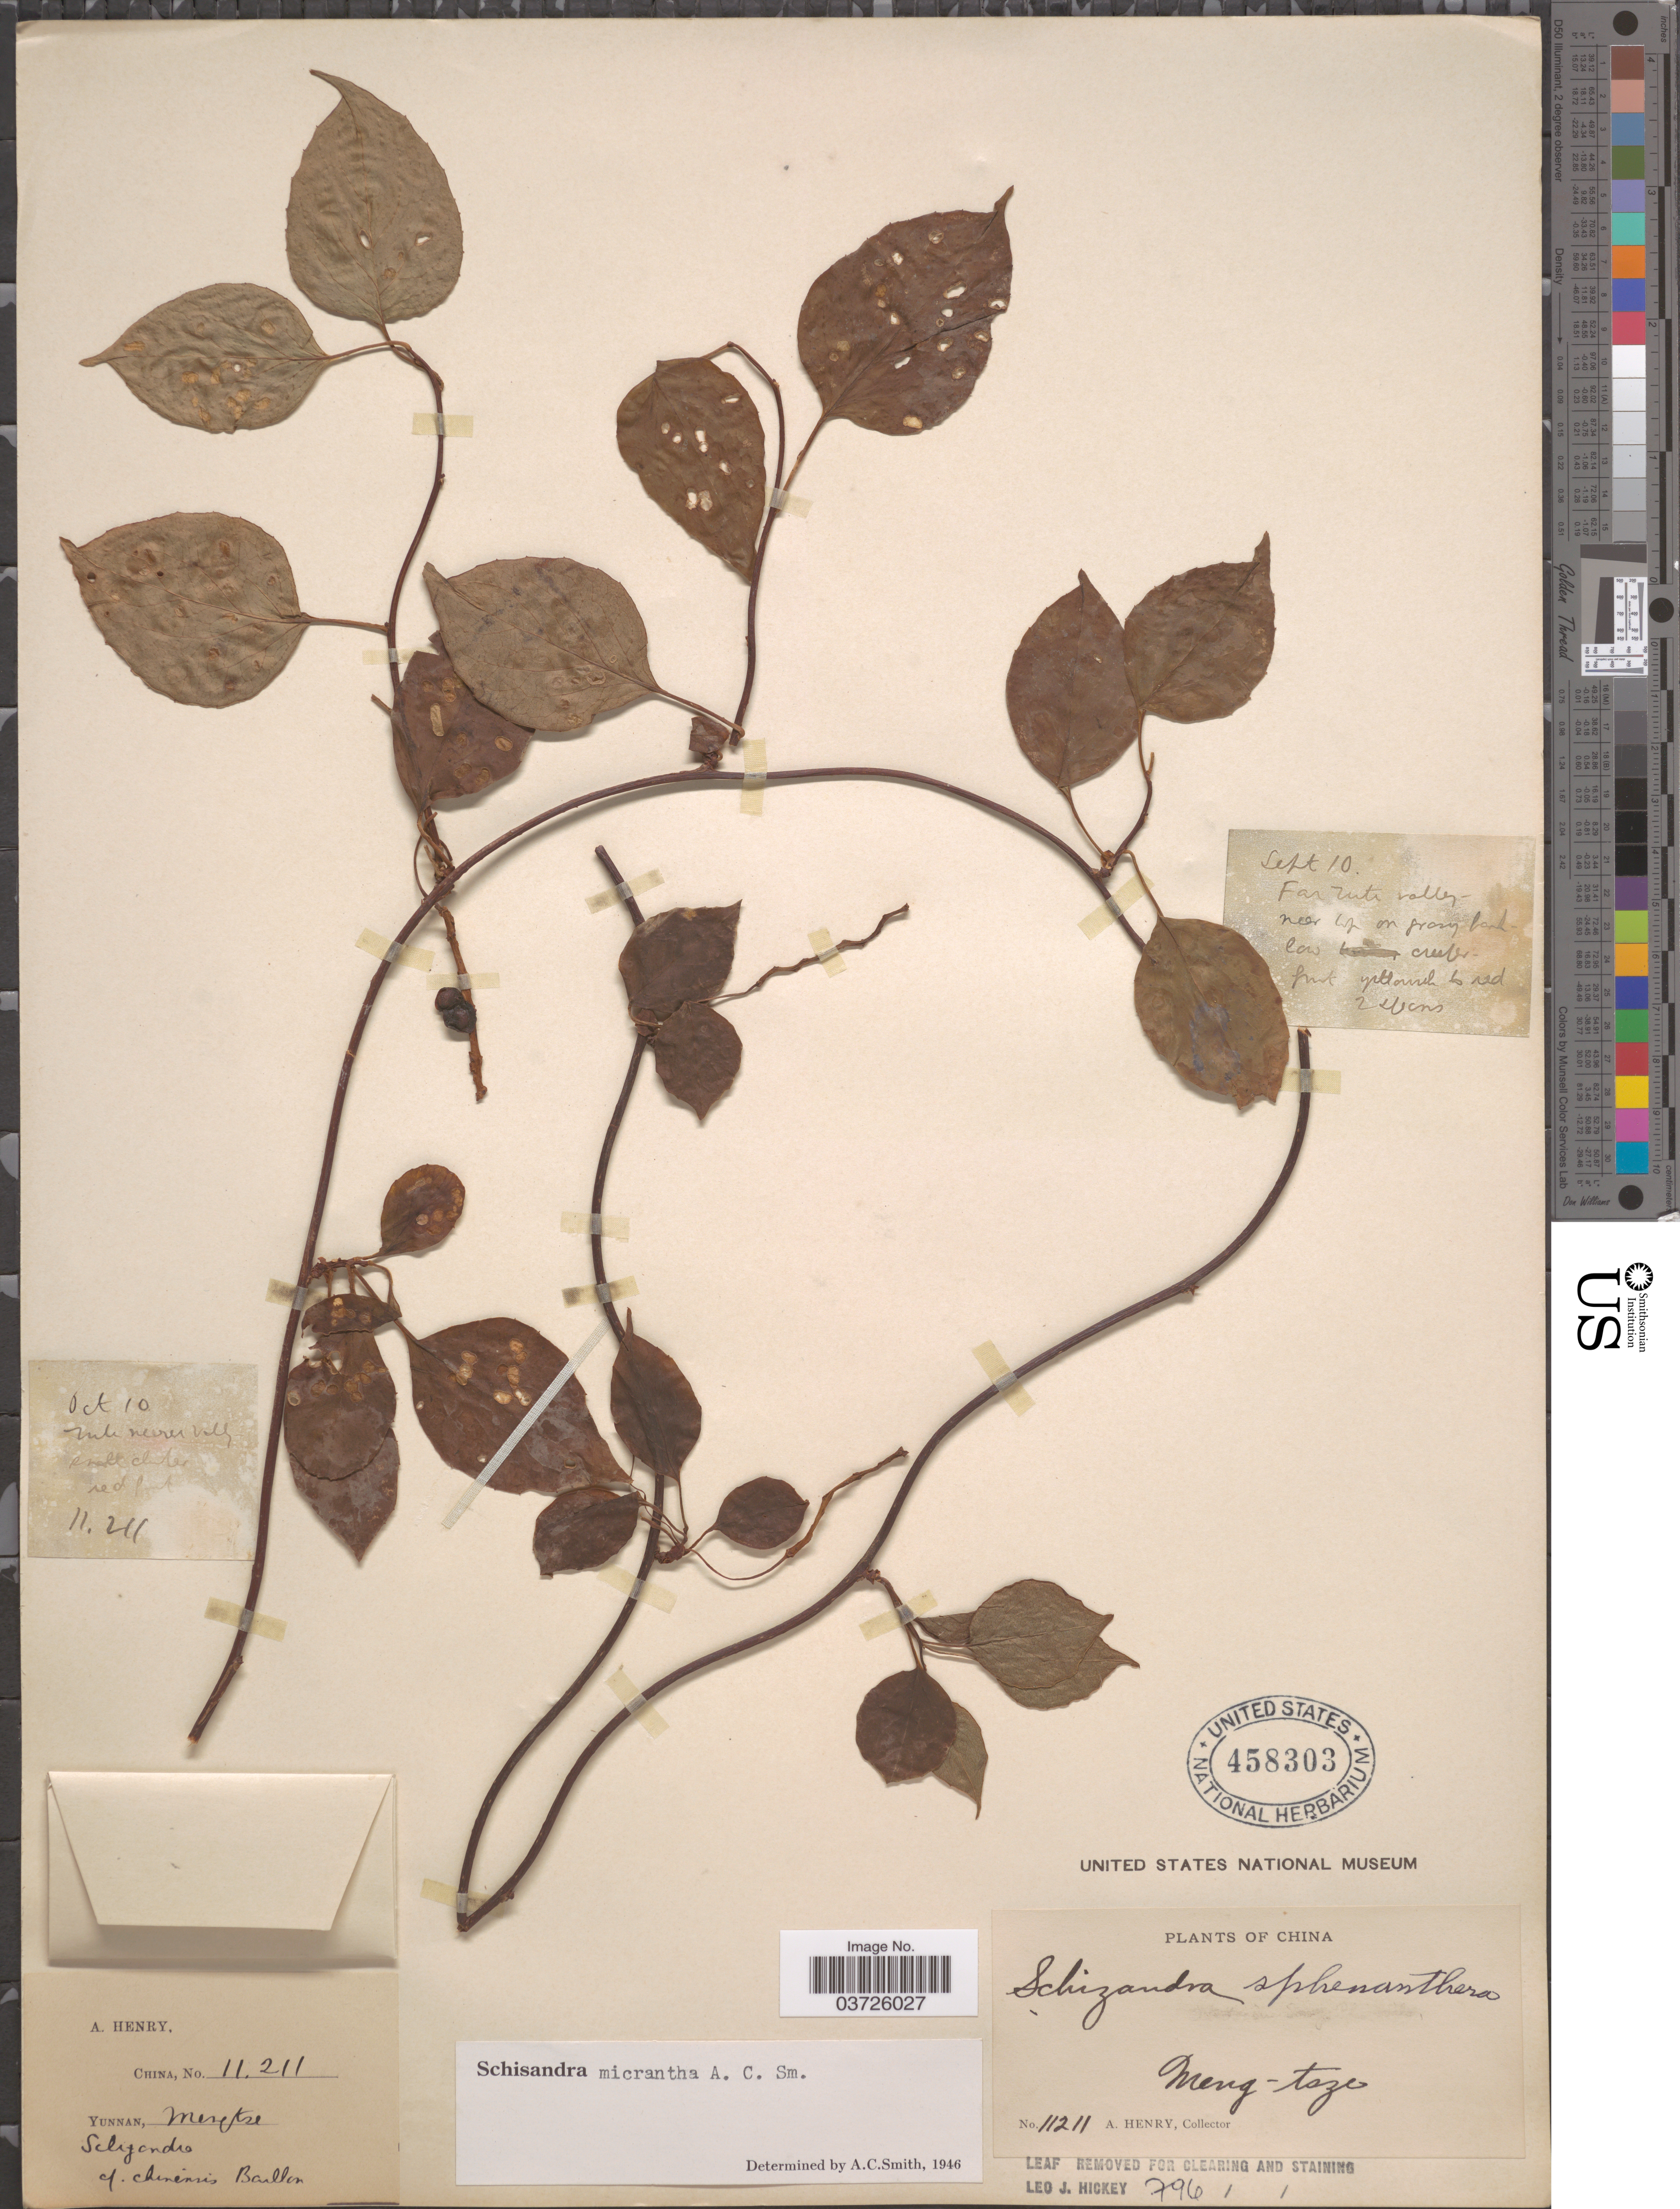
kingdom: Plantae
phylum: Tracheophyta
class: Magnoliopsida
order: Austrobaileyales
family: Schisandraceae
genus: Schisandra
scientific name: Schisandra micrantha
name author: A.C. Sm.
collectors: A. Henry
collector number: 11211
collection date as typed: Transcribed d/m/y: /9/10 to /10/10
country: China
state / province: Yunnan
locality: Meng-tsze. Sept 10 - Far Tuti valley, near top of grassy bank; Oct 10 - Tuti river valley.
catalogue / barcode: US 458303